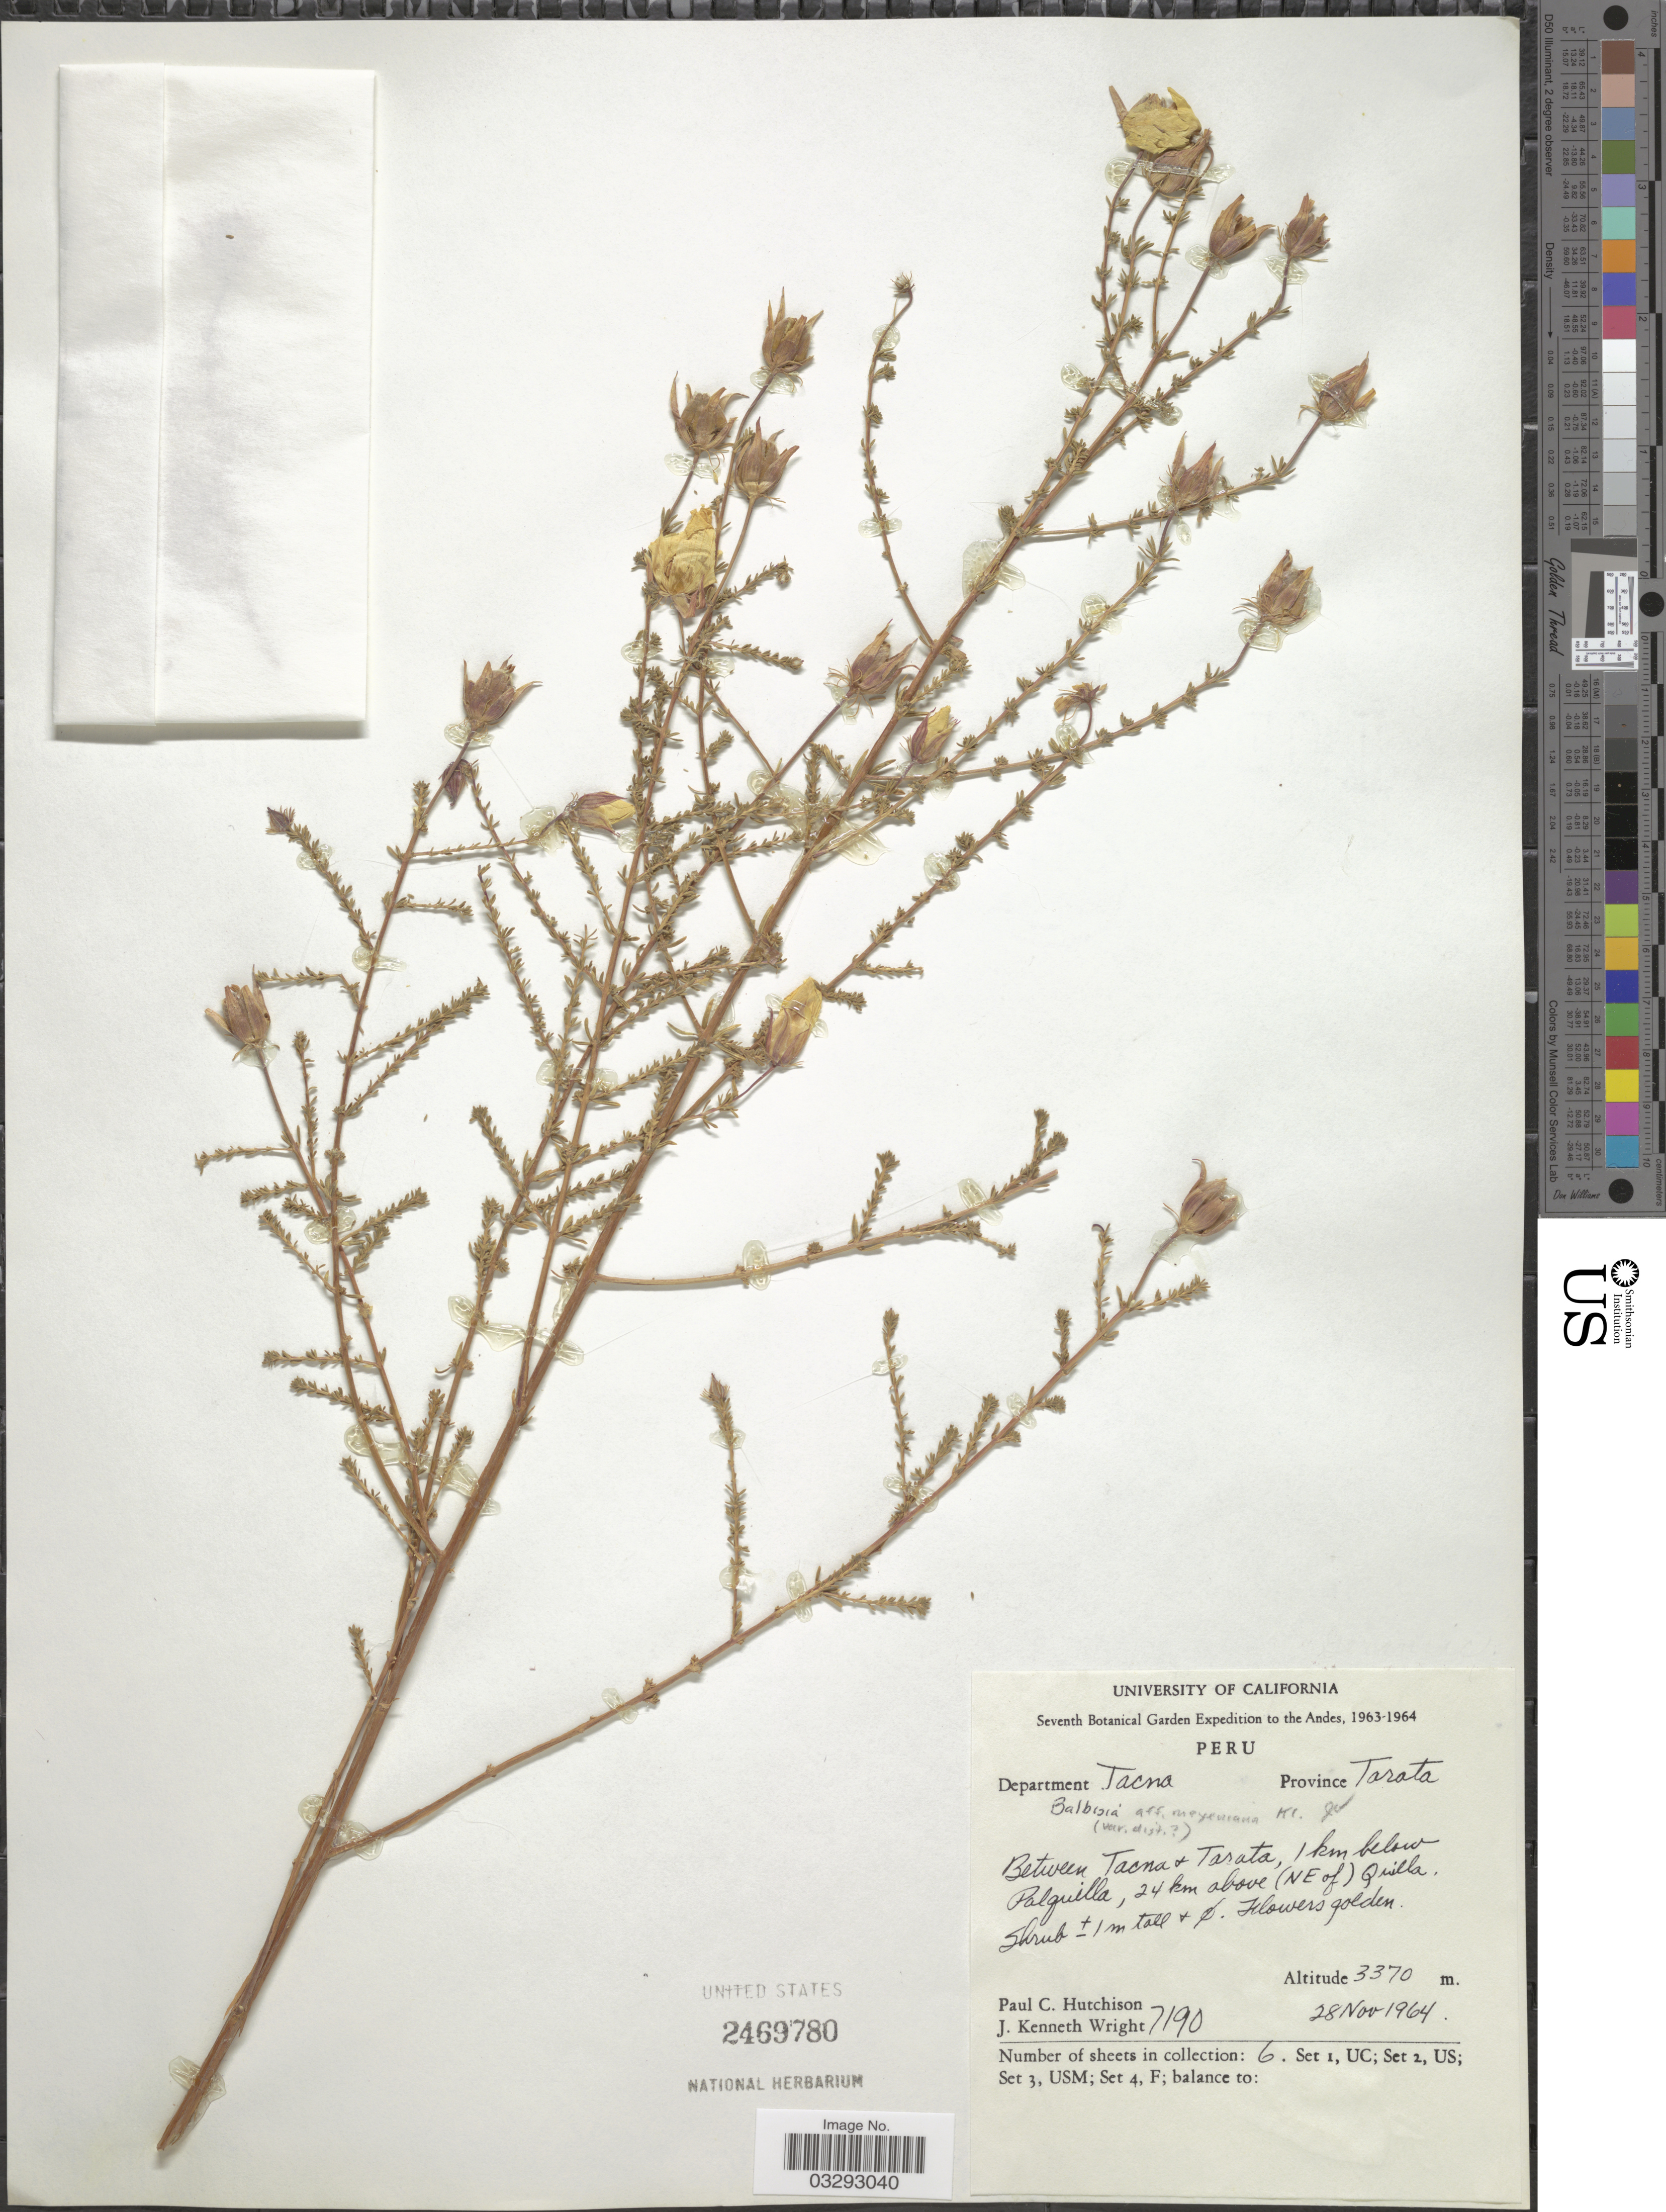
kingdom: Plantae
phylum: Tracheophyta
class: Magnoliopsida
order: Geraniales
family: Vivianiaceae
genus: Balbisia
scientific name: Balbisia meyeniana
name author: Klotzsch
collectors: P. C. Hutchison & J. K. Wright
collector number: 7190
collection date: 1964-11-28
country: Peru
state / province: Tacna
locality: Andes. Department Tacna. Province Tarata. Between Tacna & Tarata, 1 km below Palquilla, 24 km above (NE of) Quilla.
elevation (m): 3370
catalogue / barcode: US 2469780